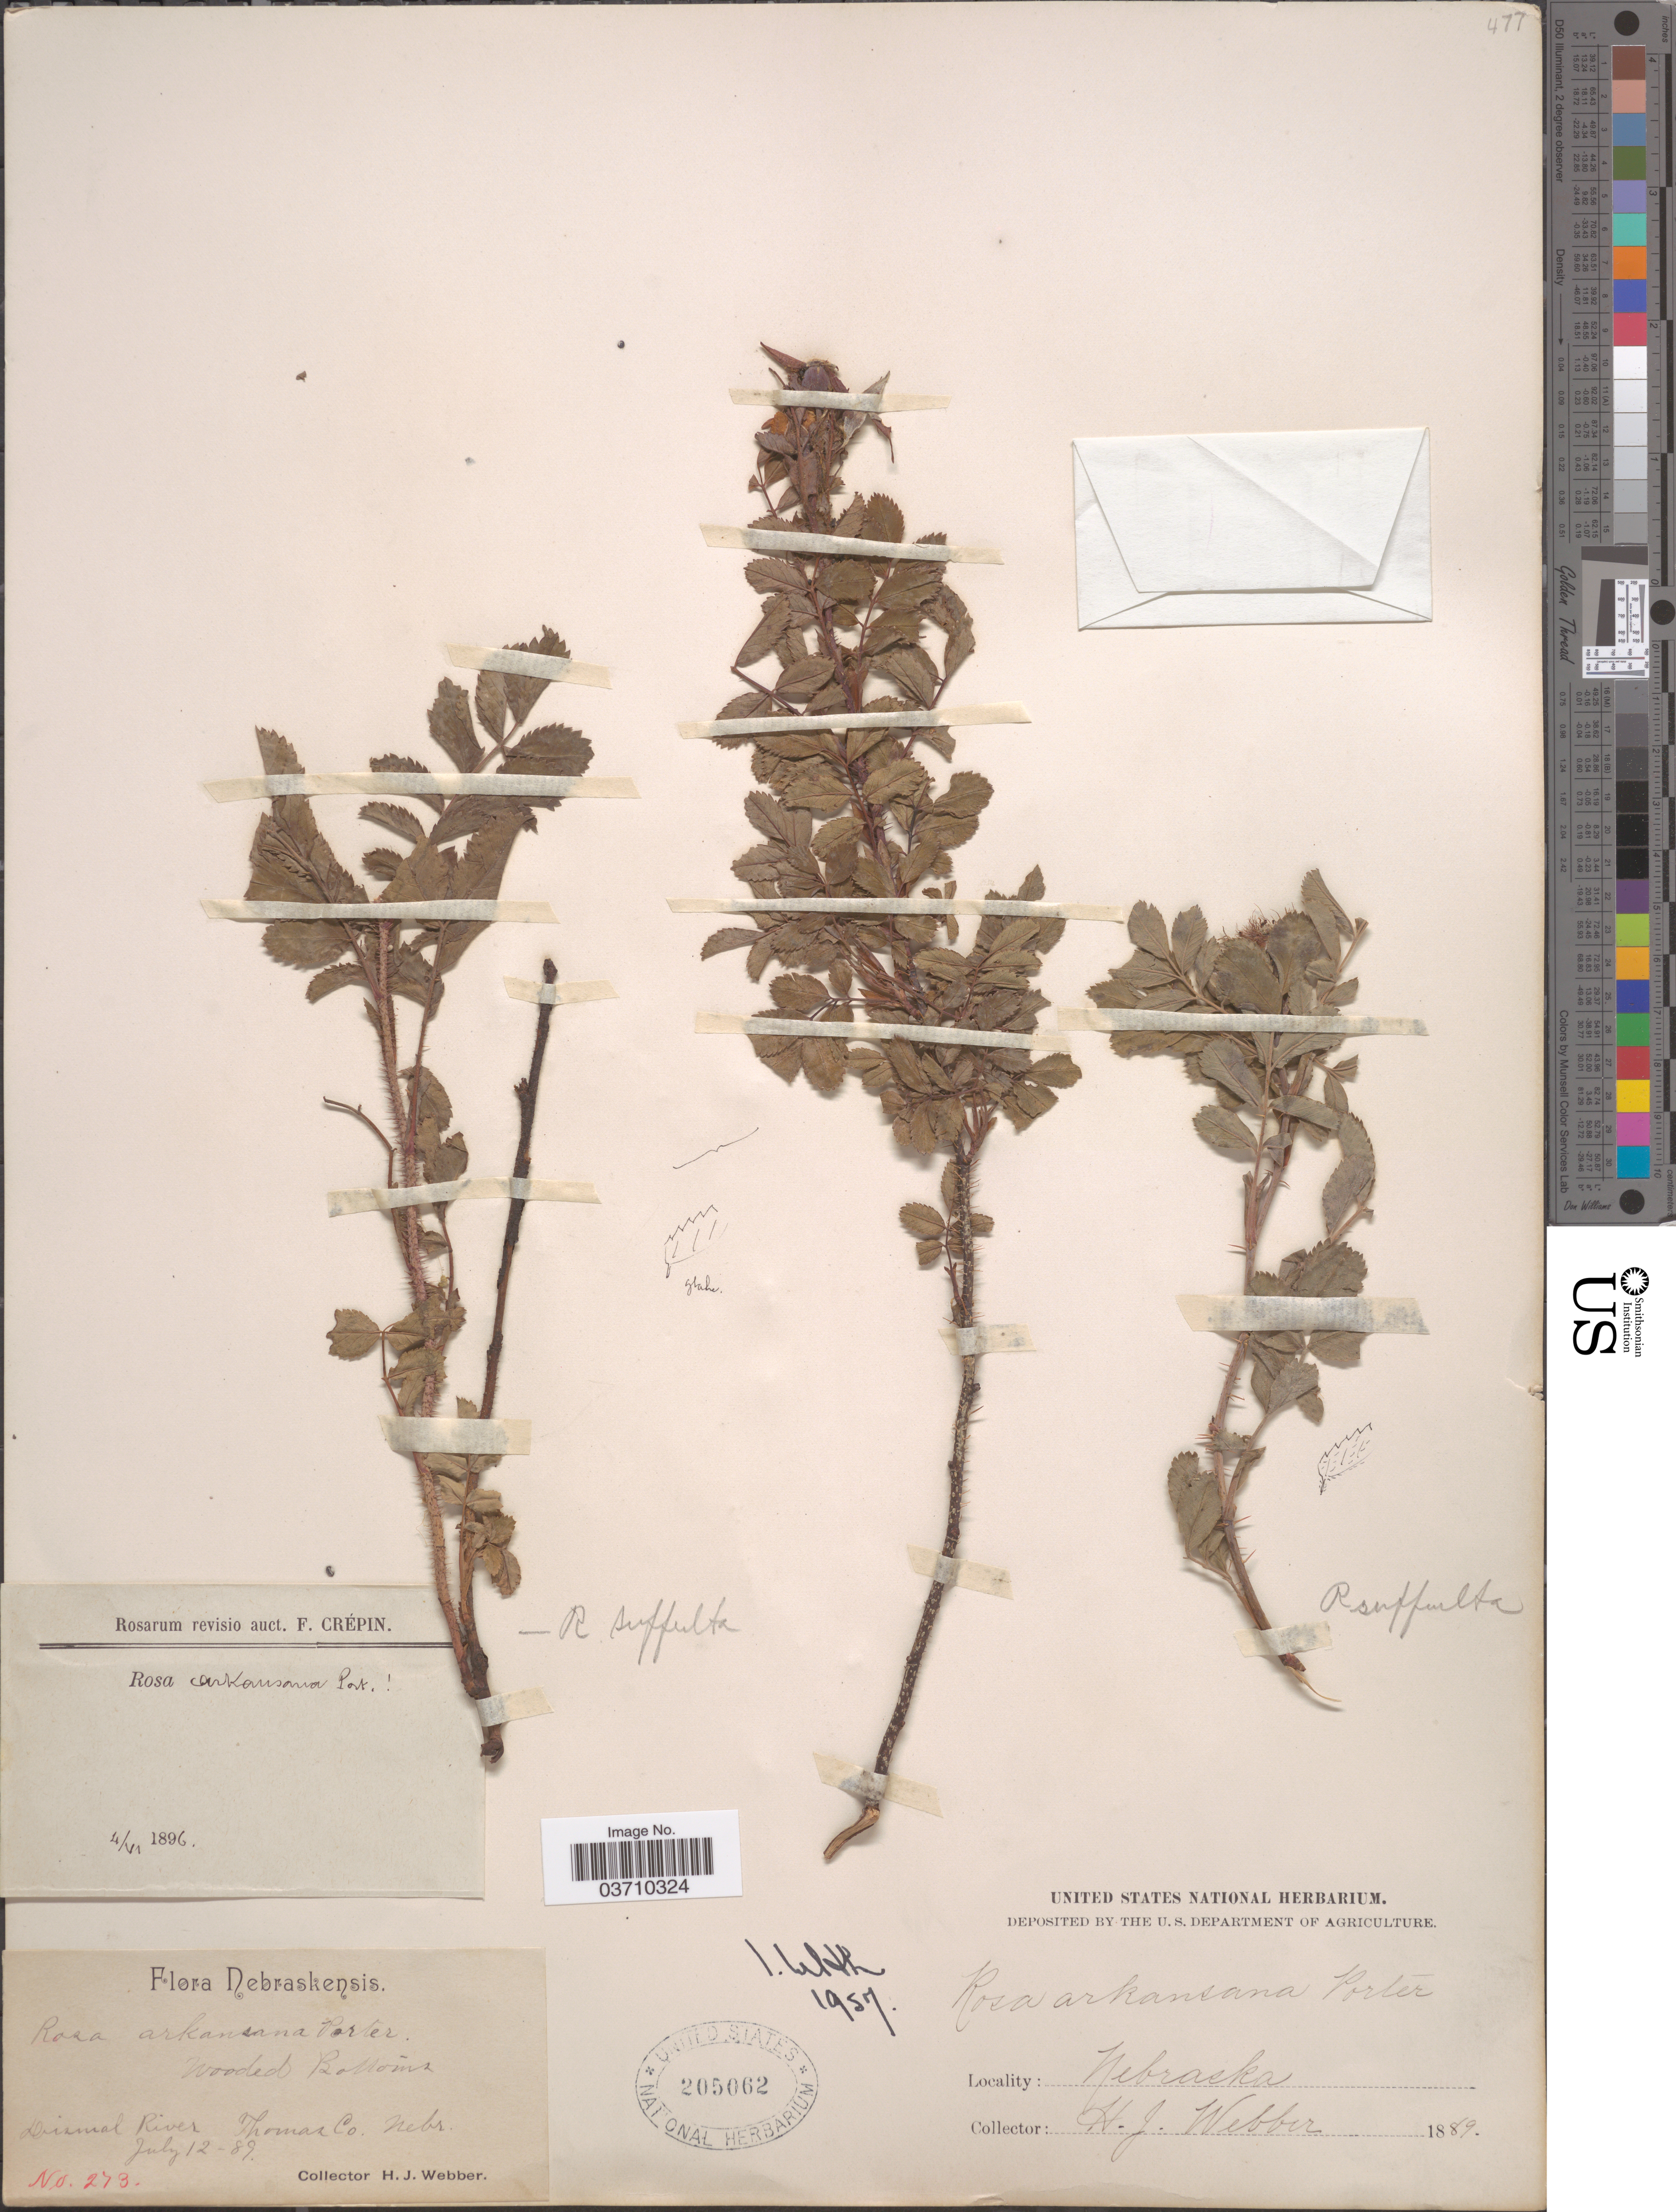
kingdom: Plantae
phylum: Tracheophyta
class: Magnoliopsida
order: Rosales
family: Rosaceae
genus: Rosa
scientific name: Rosa arkansana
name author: Porter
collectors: H. Webber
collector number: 273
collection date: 1889-07-12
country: United States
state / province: Nebraska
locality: Dismal River. Thomas Co.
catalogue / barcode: US 205062